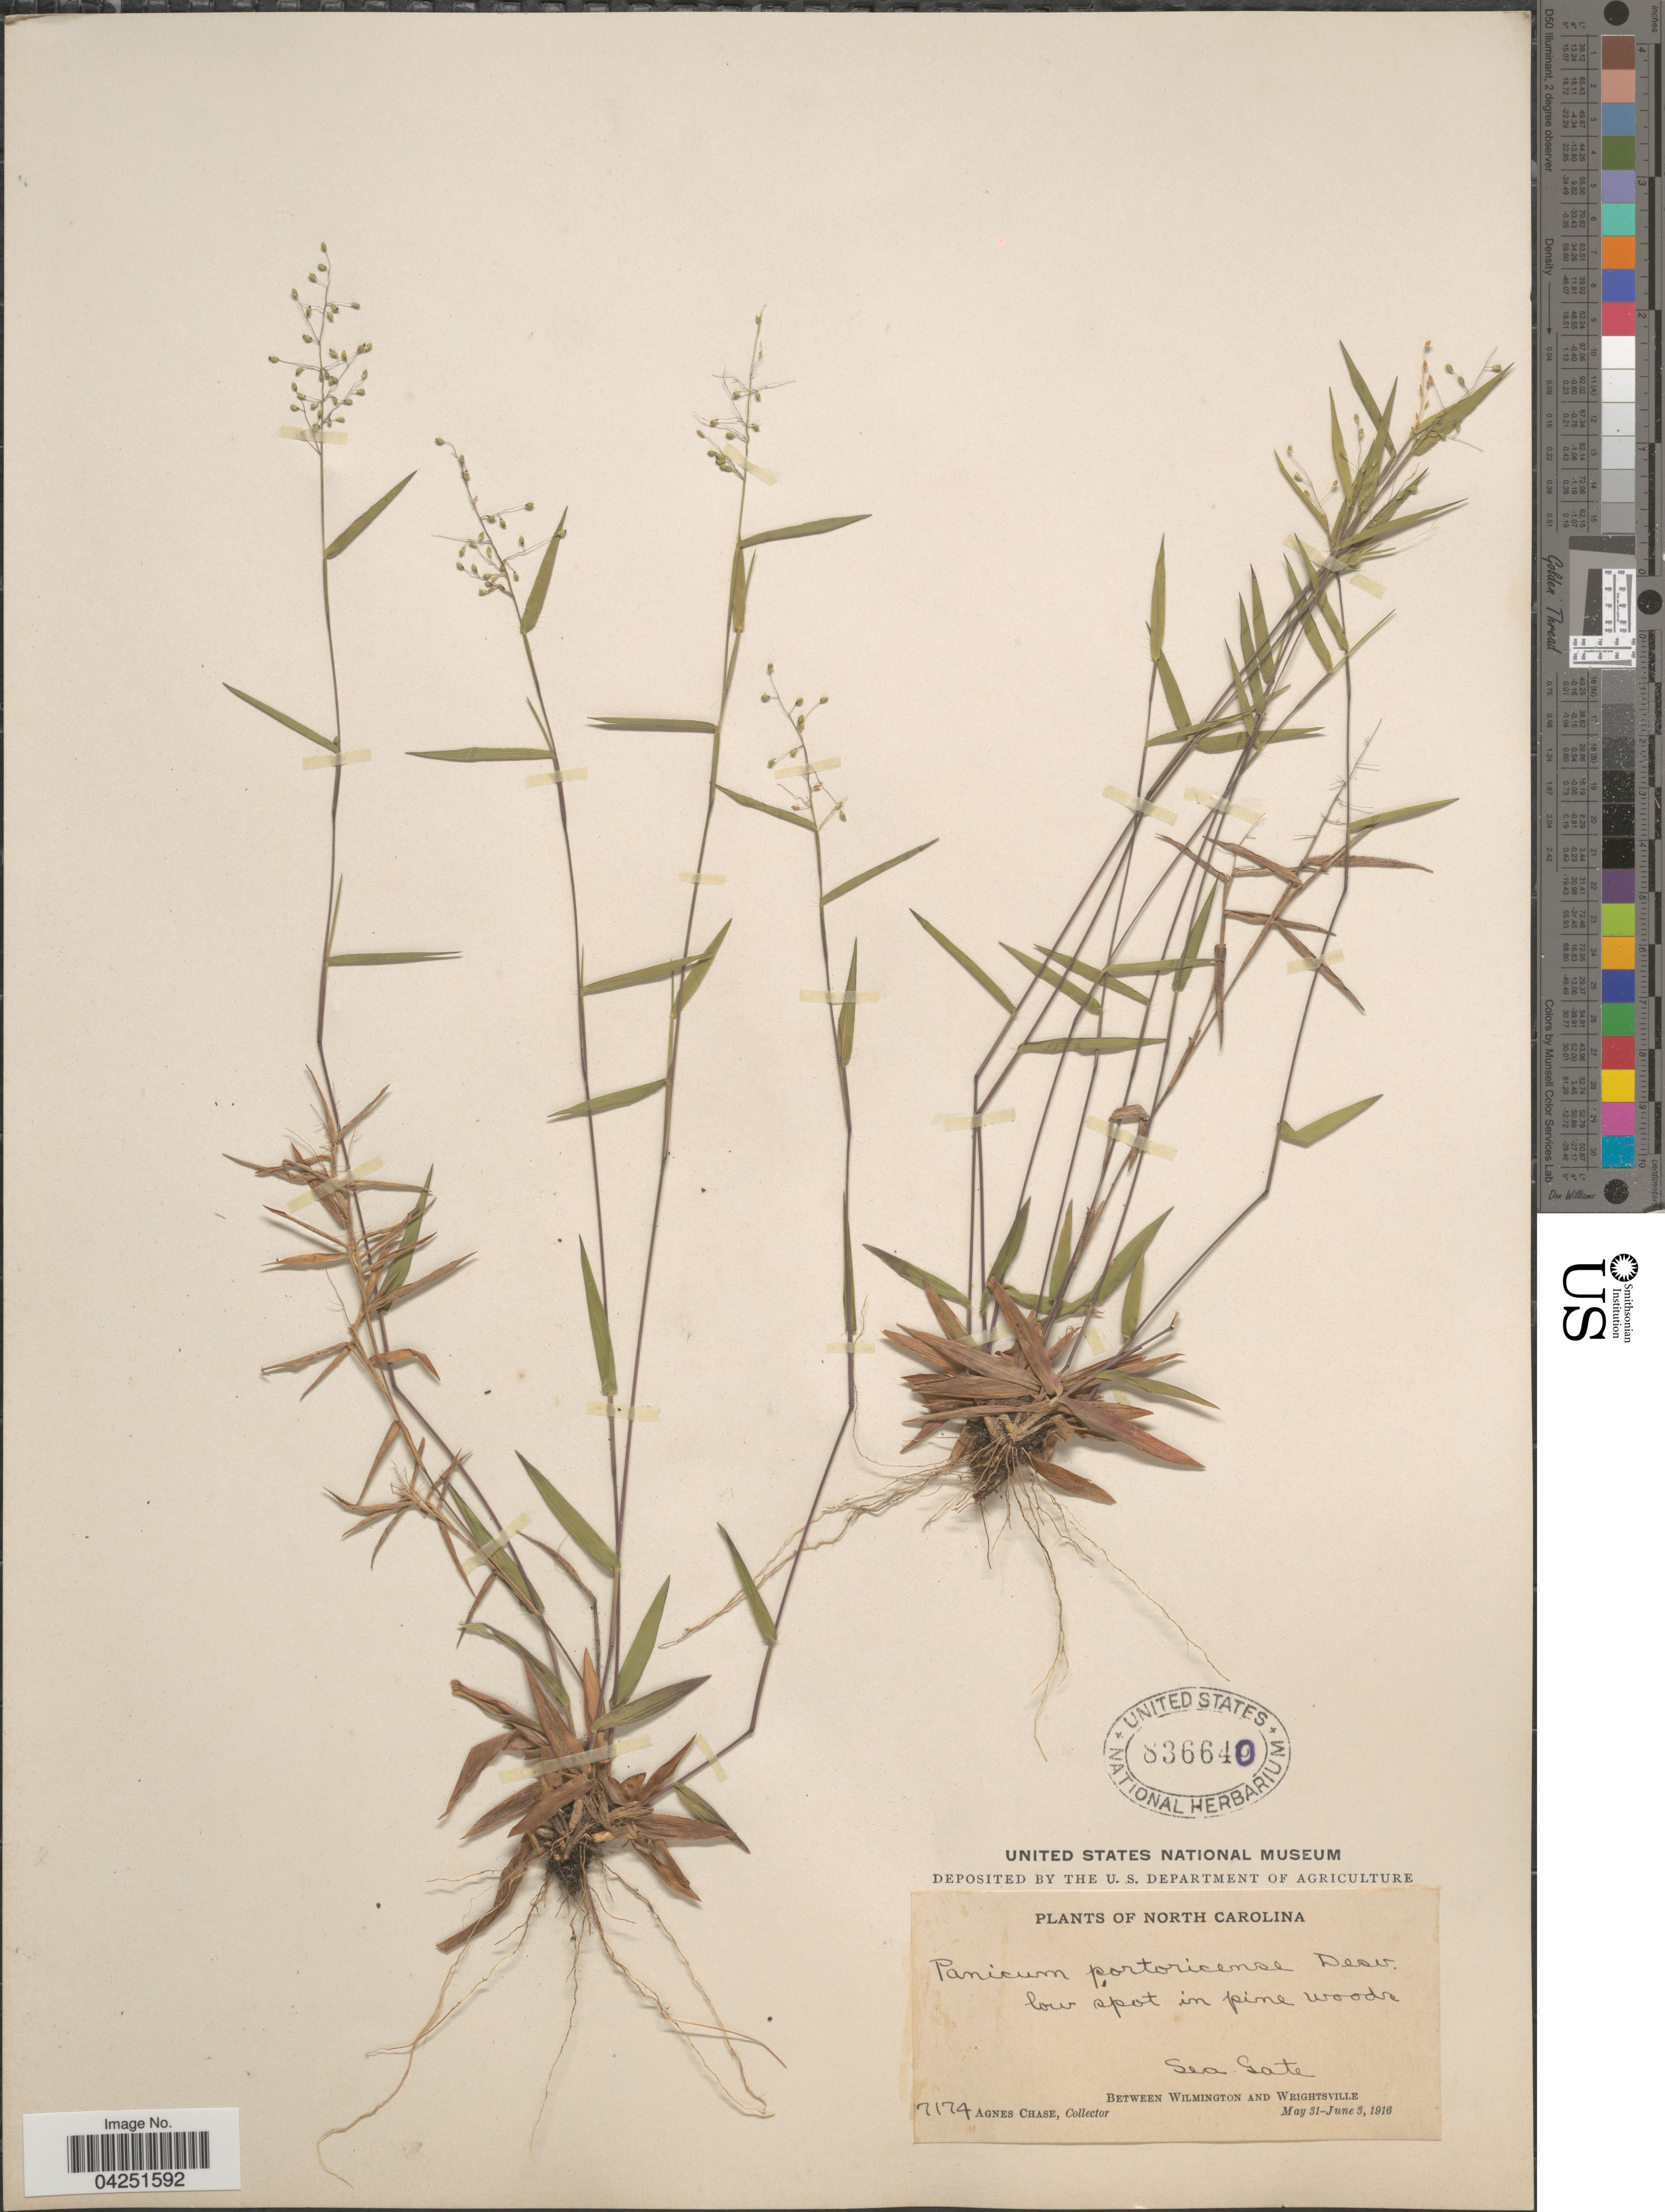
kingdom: Plantae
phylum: Tracheophyta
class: Liliopsida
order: Poales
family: Poaceae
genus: Dichanthelium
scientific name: Dichanthelium acuminatum var. acuminatum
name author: (Sw.) Gould & C.A. Clark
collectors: A. Chase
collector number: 7174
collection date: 1916-05-31/1916-06-03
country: United States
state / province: North Carolina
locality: Sea Gate. Between Wilmington and Wrightsville.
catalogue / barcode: US 836640